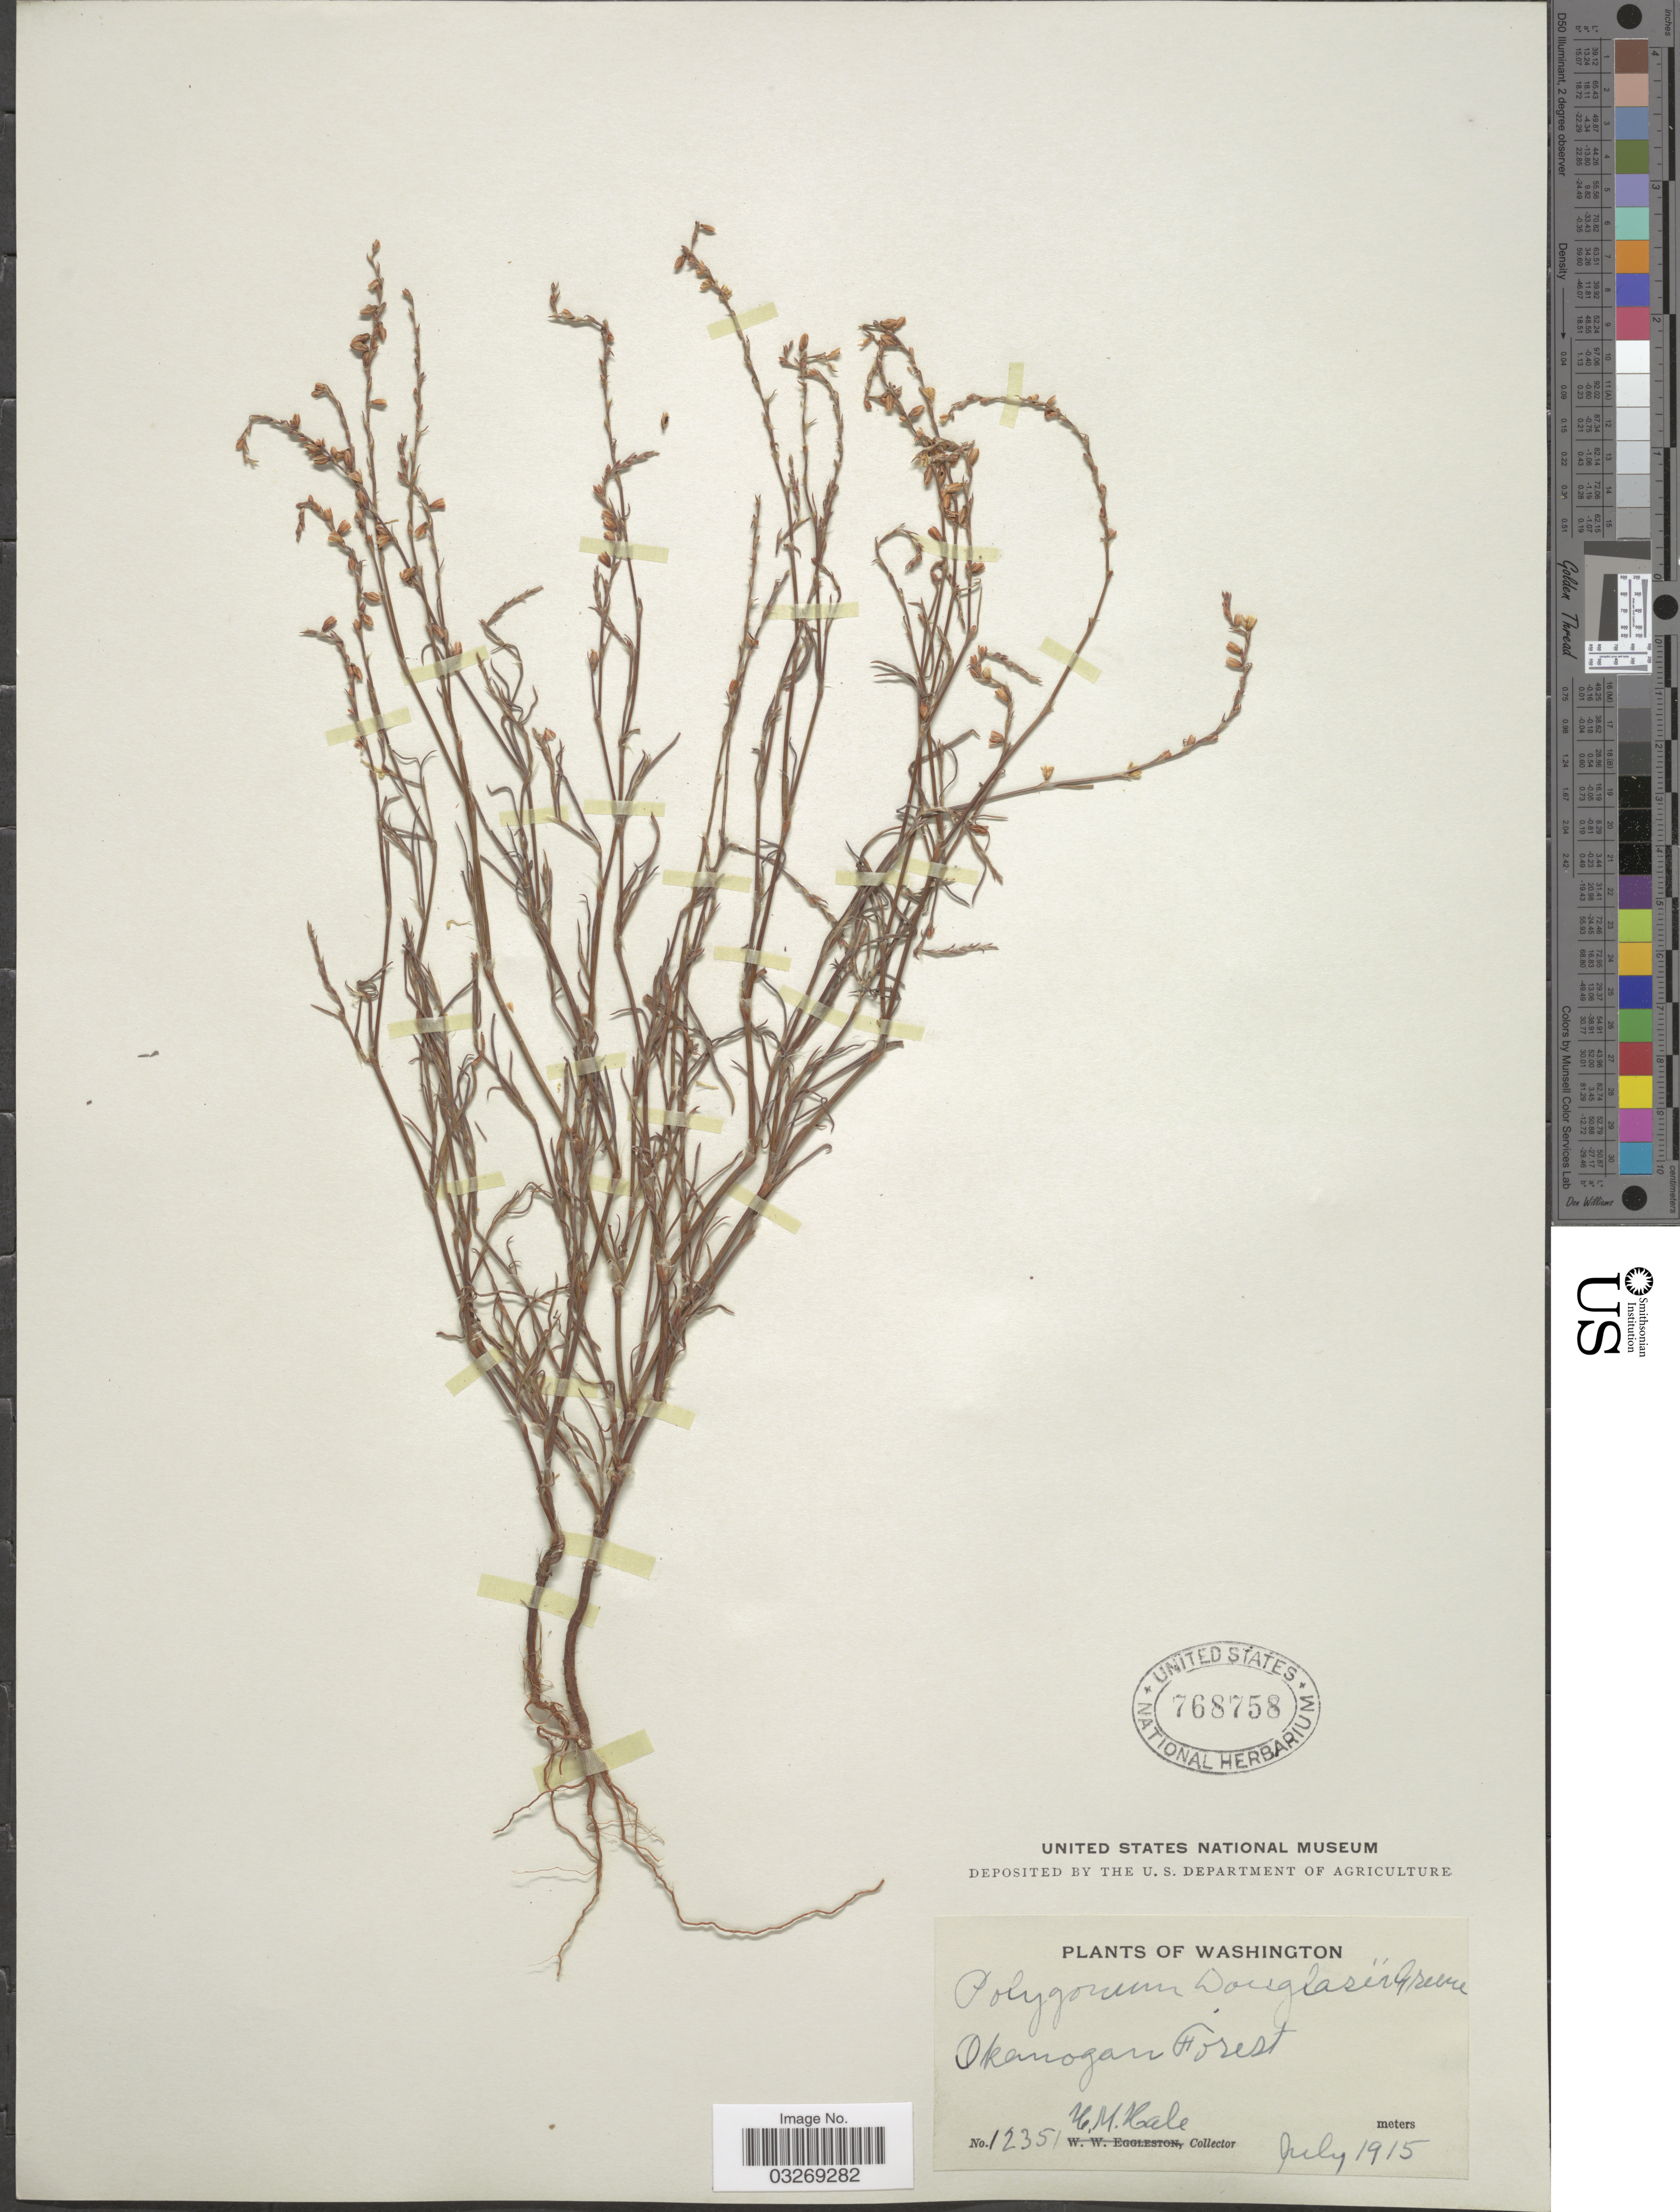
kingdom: Plantae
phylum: Tracheophyta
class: Magnoliopsida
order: Caryophyllales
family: Polygonaceae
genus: Polygonum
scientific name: Polygonum douglasii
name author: Greene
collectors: H. M. Hale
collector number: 12351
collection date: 1915-07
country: United States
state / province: Washington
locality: Okanogan Forest.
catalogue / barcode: US 768758